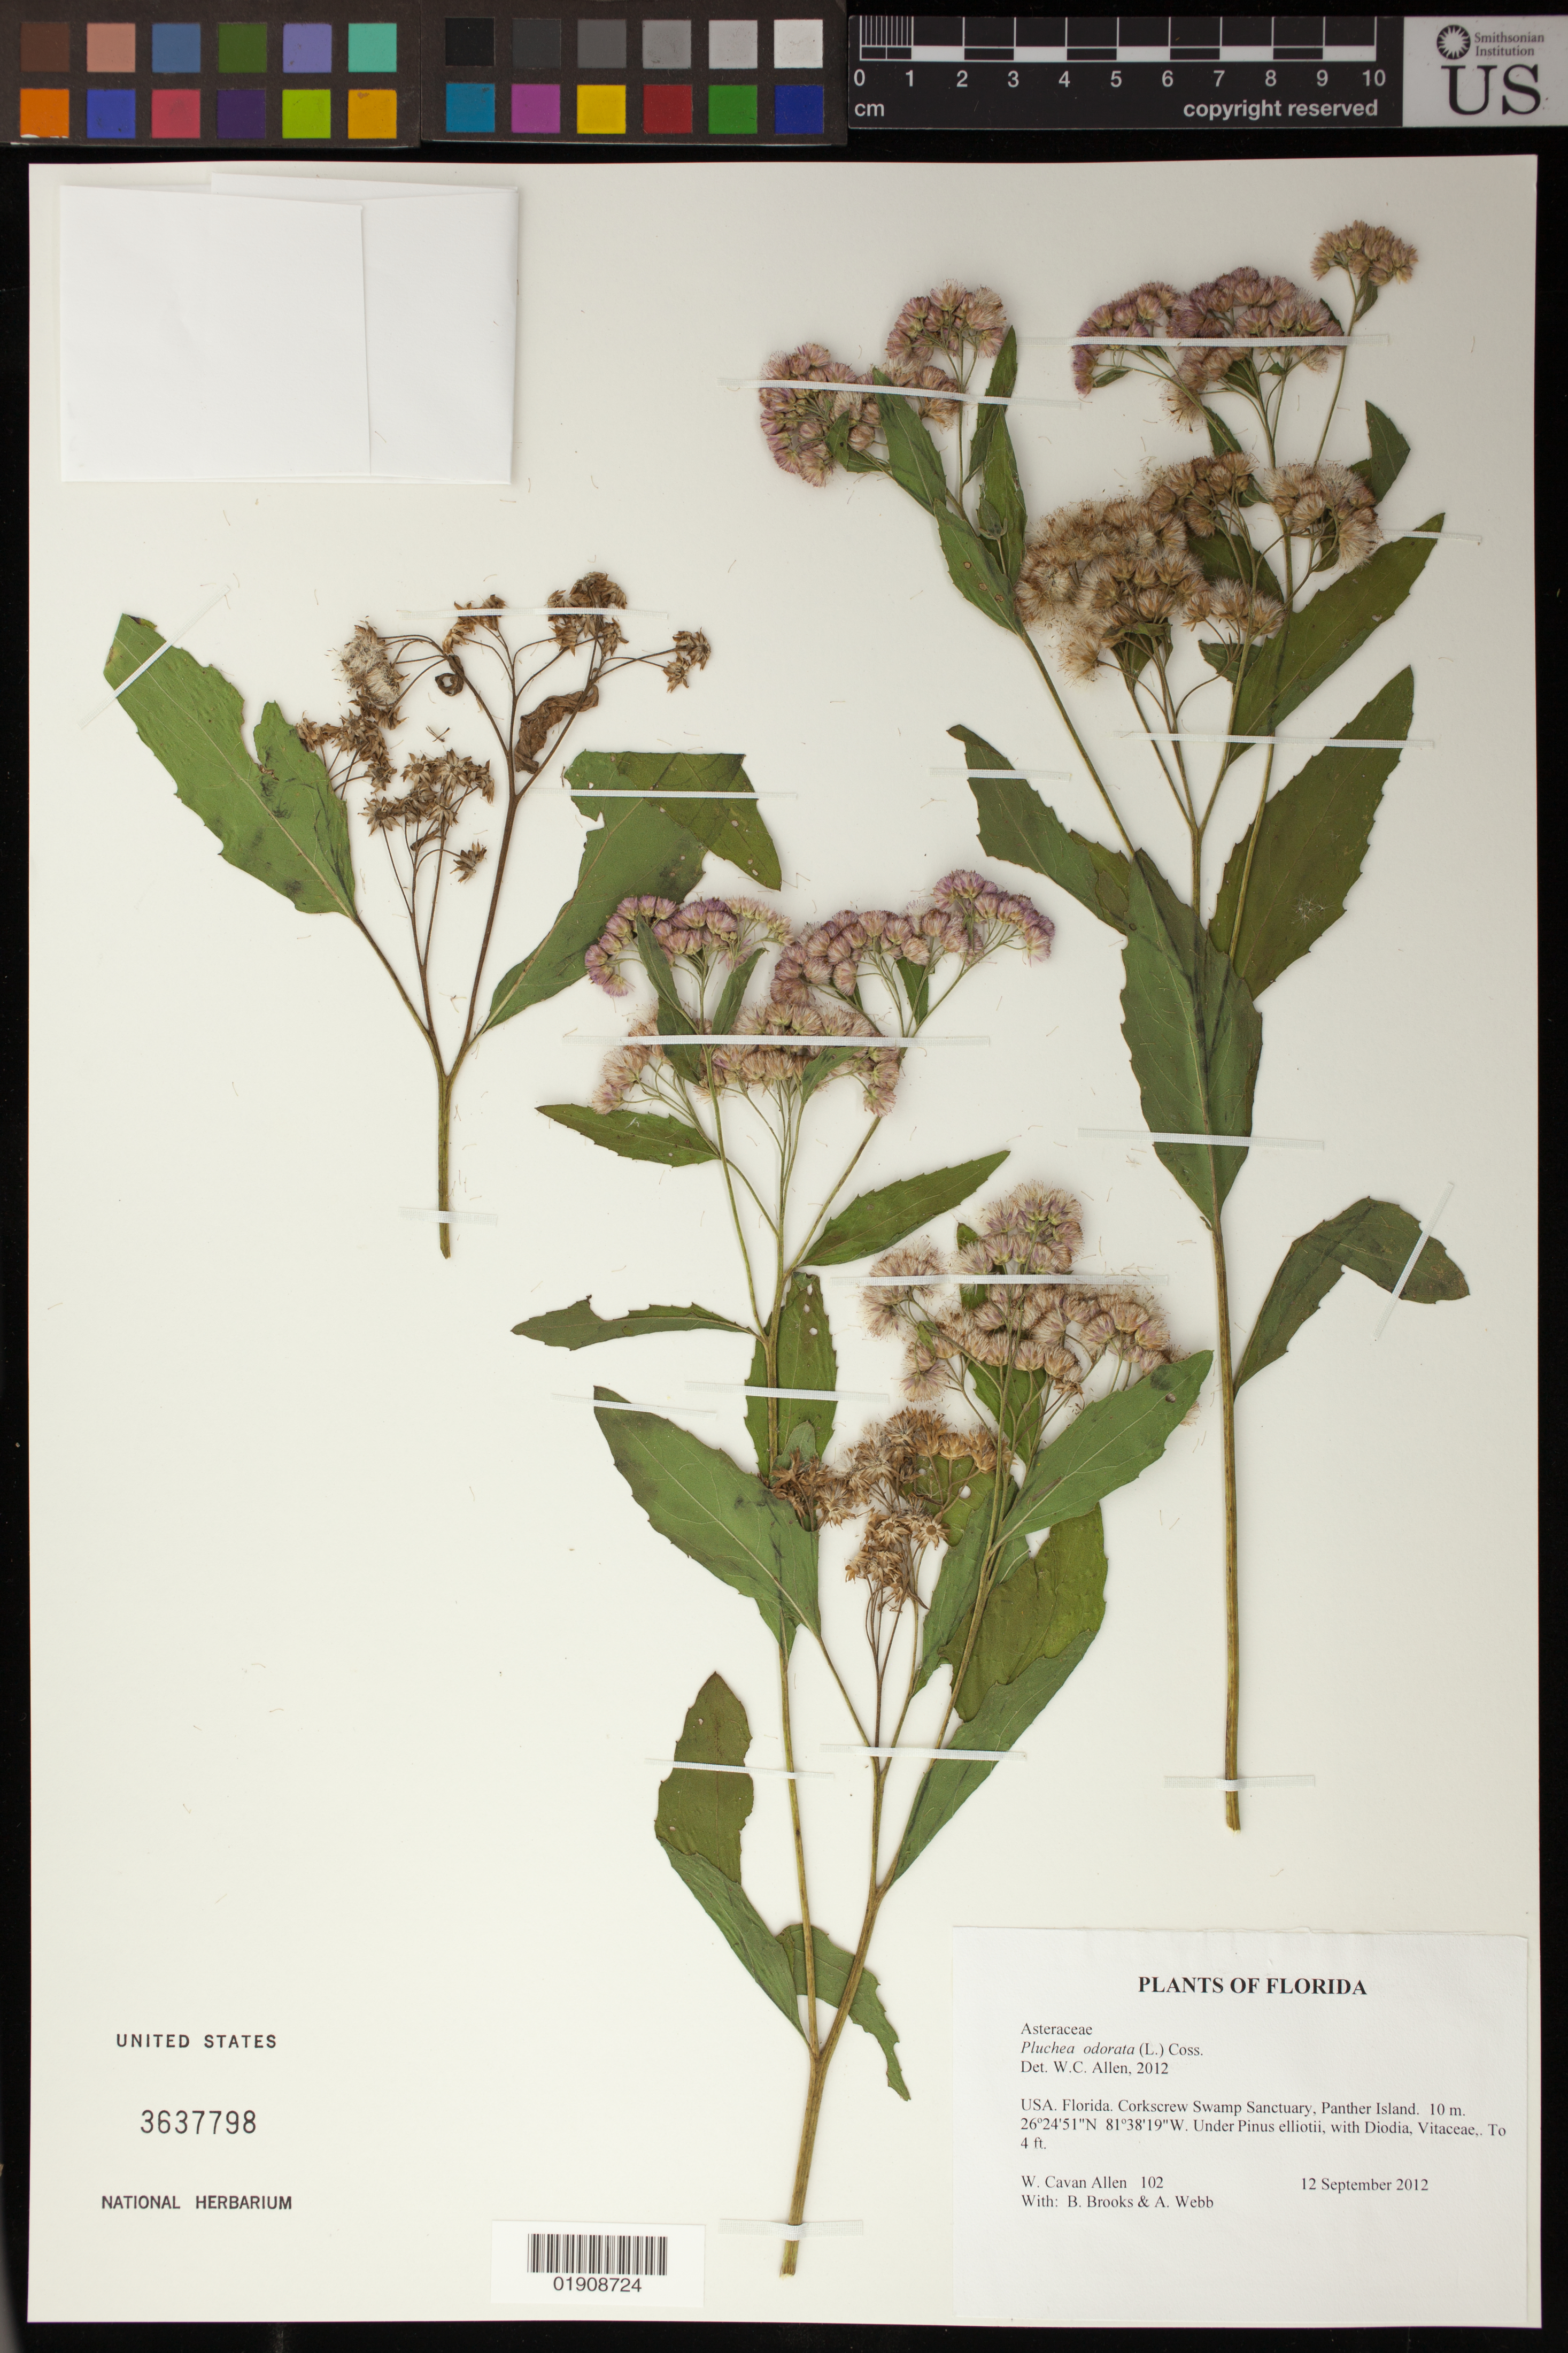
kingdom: Plantae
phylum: Tracheophyta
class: Magnoliopsida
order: Asterales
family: Asteraceae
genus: Pluchea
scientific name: Pluchea odorata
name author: (L.) Cass.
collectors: W. C. Allen, B. Brooks & A. Webb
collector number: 102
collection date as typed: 12 September 2012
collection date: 2012-09-12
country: United States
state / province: Florida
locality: Corkscrew Swamp Sanctuary, Panther Island.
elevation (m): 10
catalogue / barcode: US 3637798